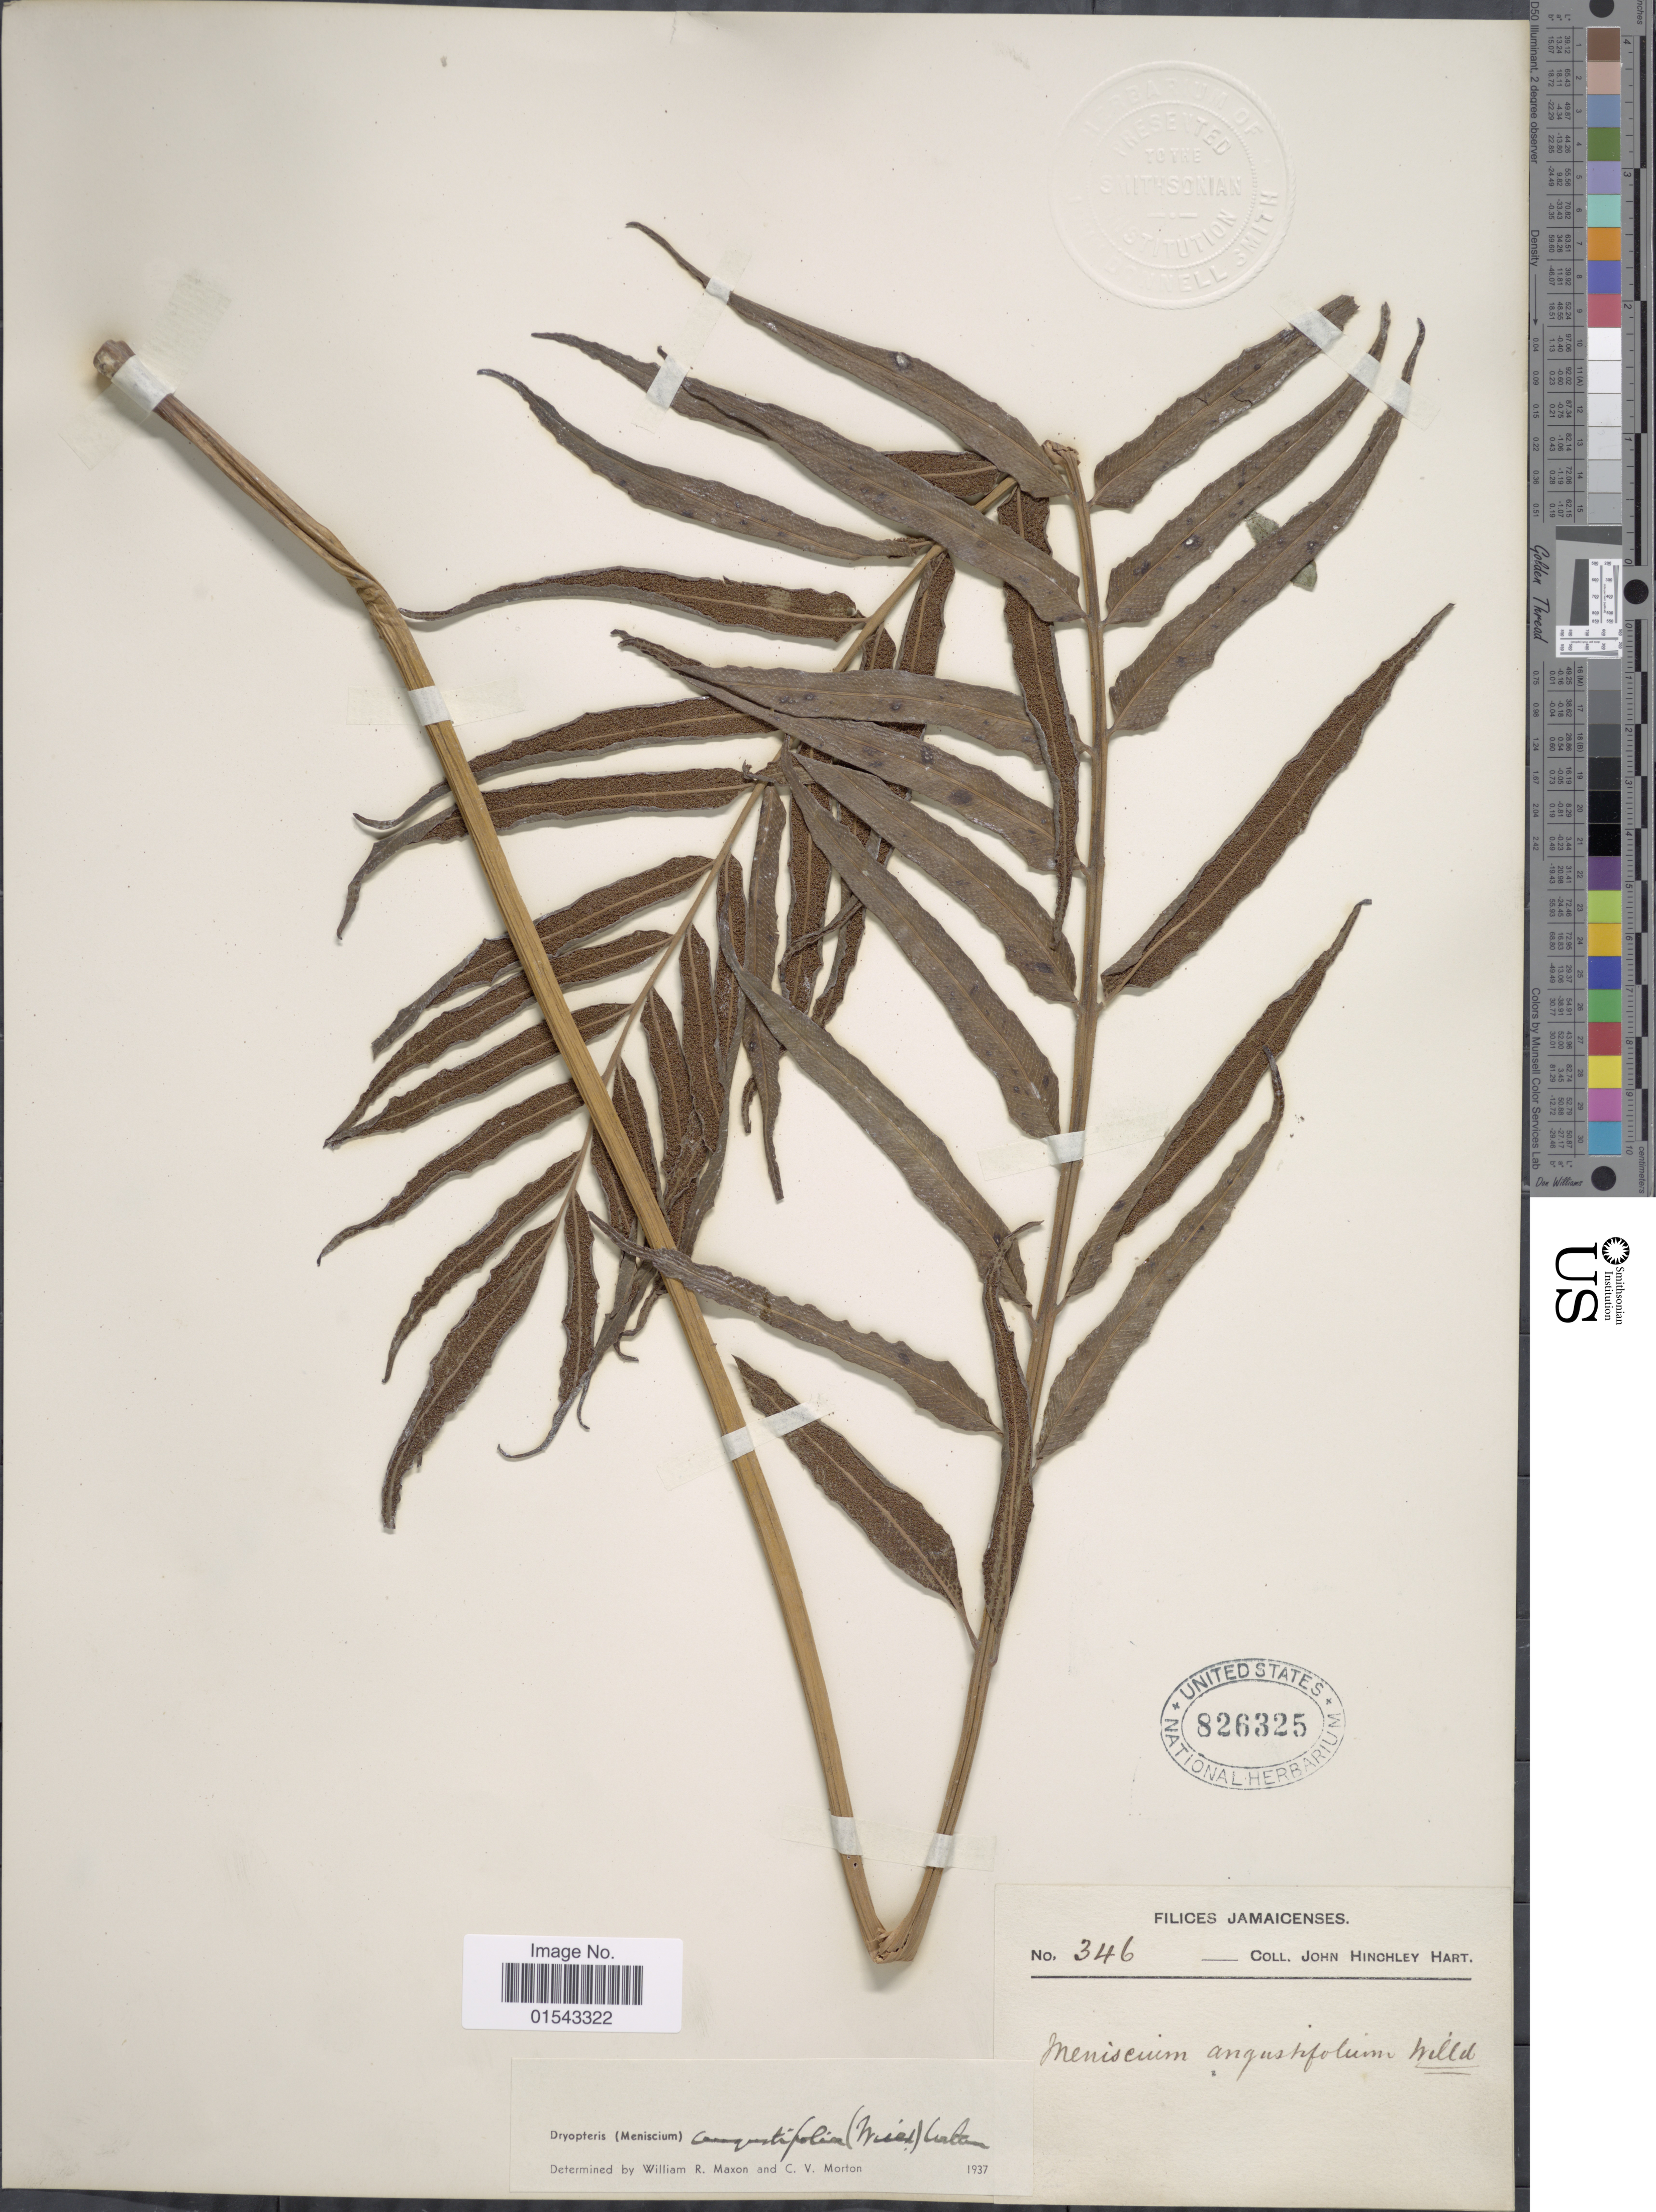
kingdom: Plantae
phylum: Tracheophyta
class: Polypodiopsida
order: Polypodiales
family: Thelypteridaceae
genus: Meniscium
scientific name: Meniscium angustifolium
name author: Willd.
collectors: J. H. Hart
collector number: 346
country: Jamaica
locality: Jamaicenses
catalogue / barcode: US 826325